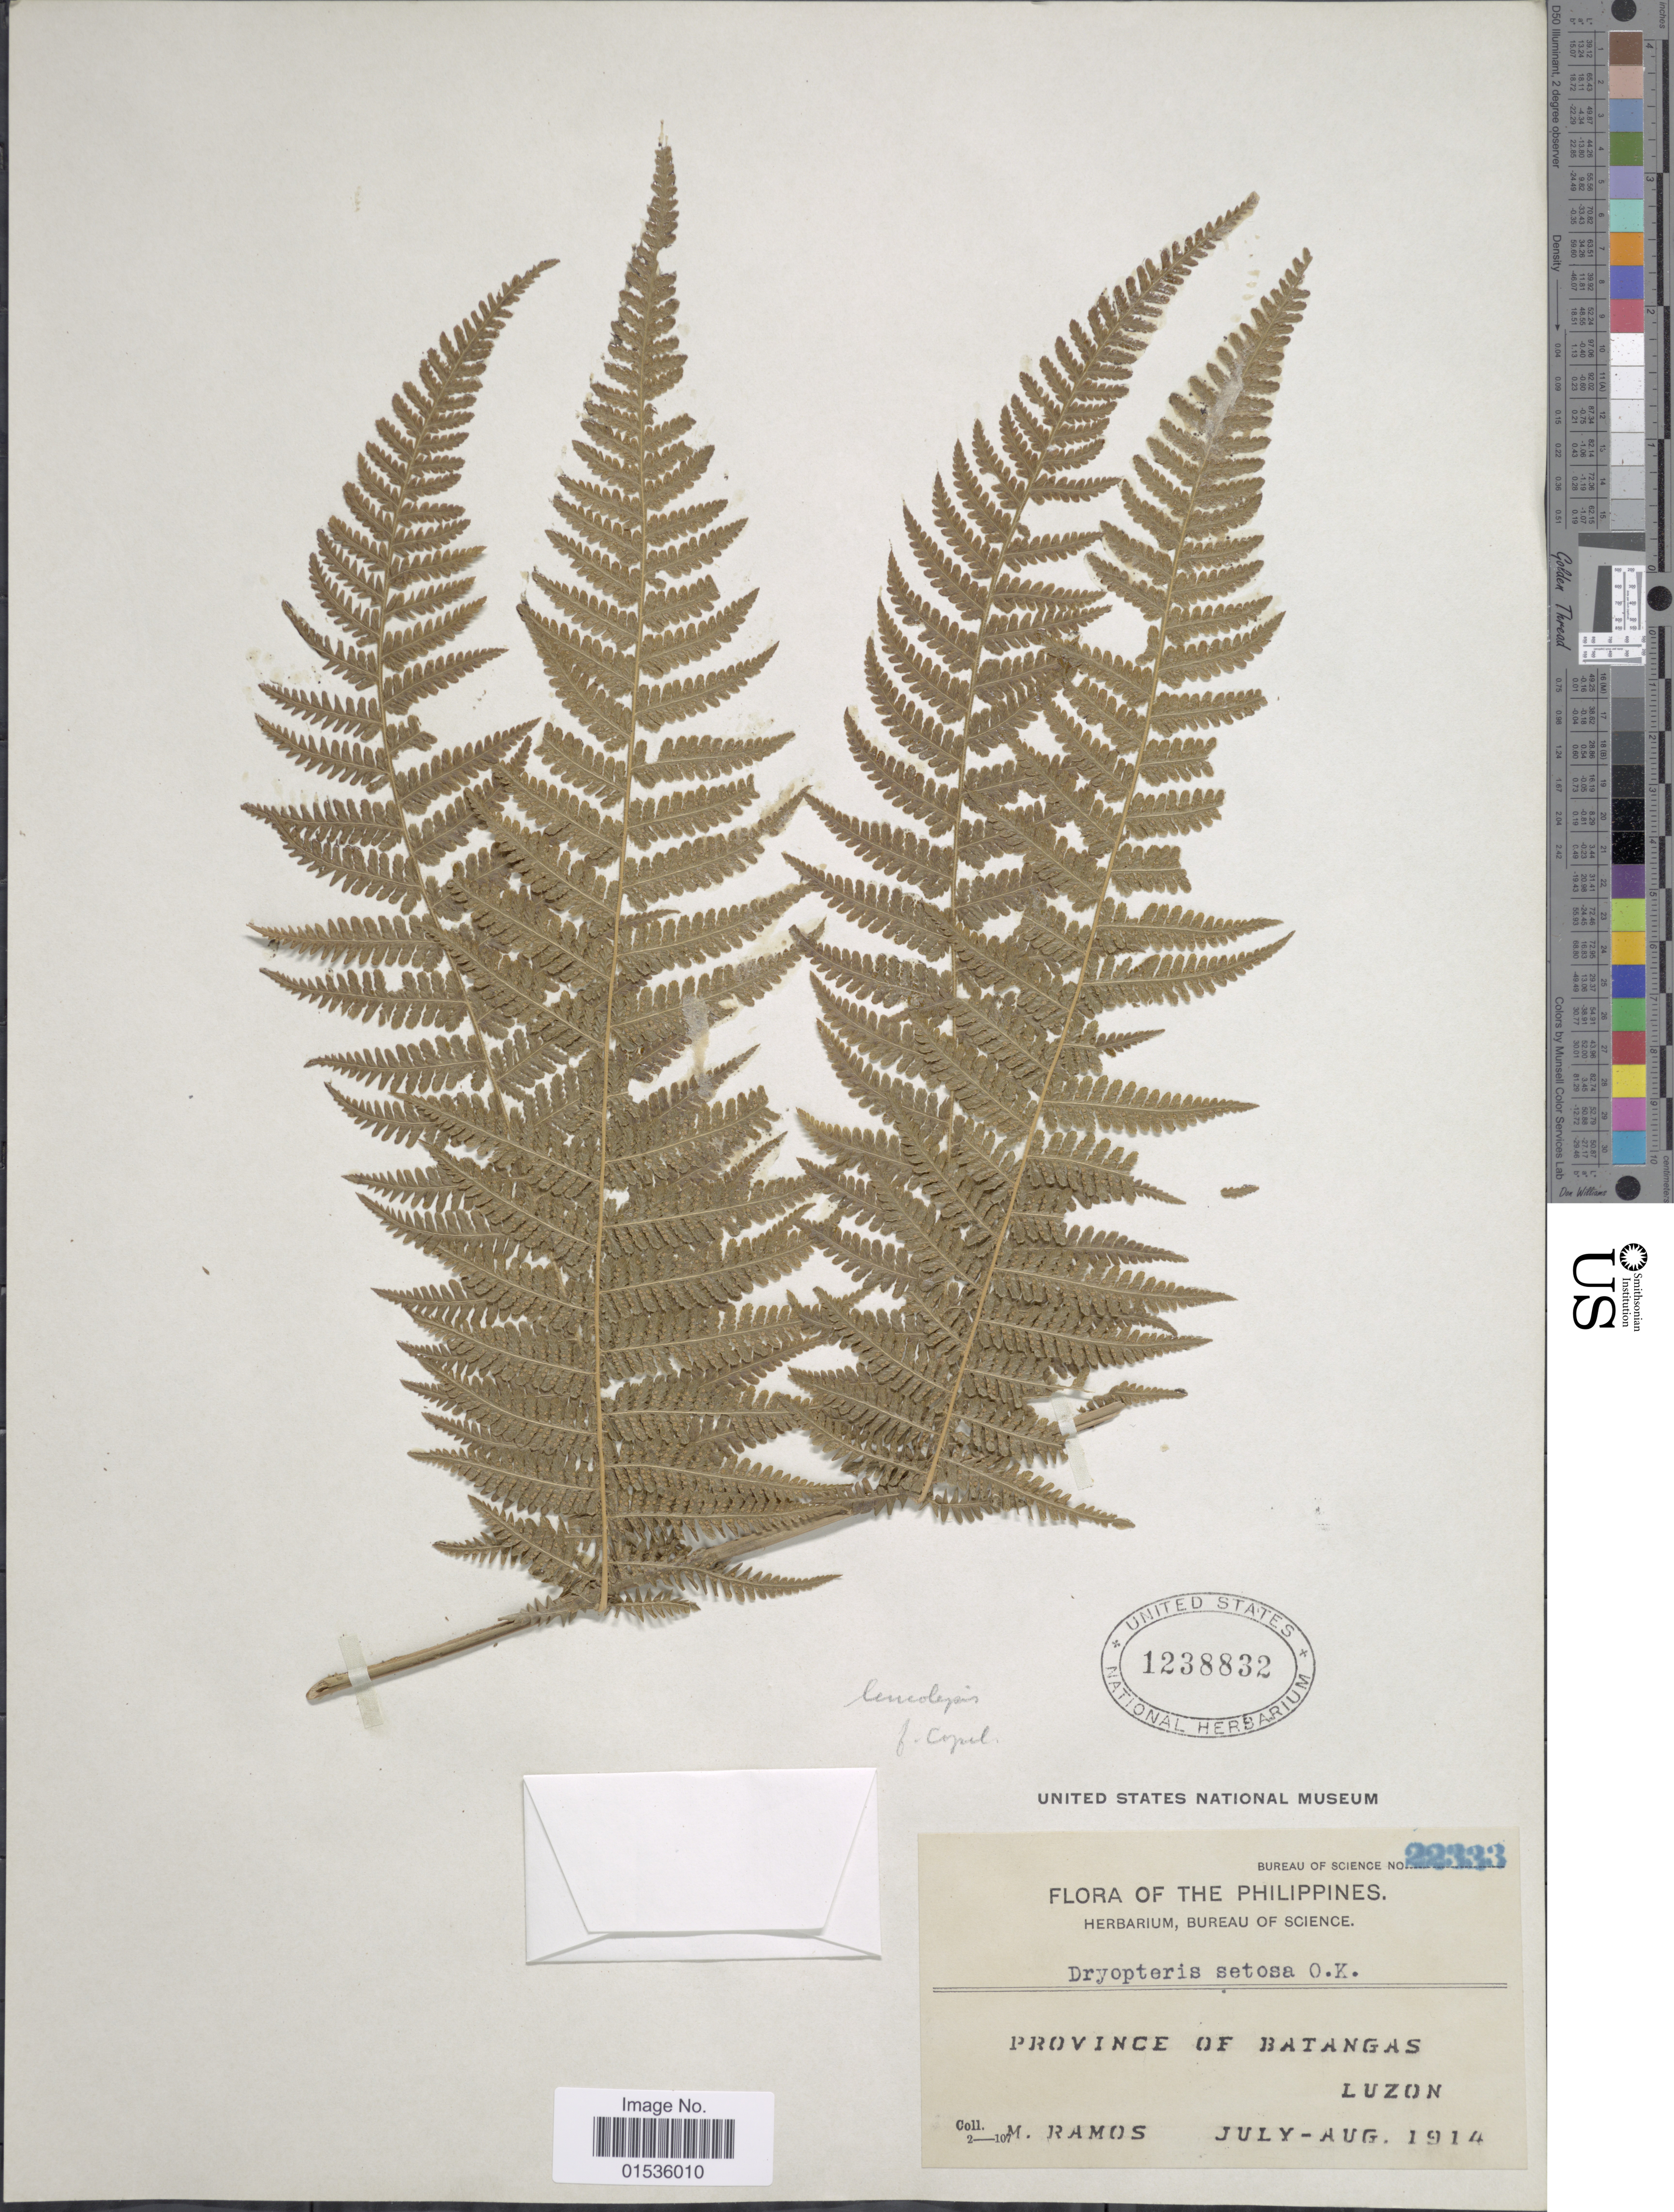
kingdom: Plantae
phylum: Tracheophyta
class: Polypodiopsida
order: Polypodiales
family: Thelypteridaceae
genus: Macrothelypteris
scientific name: Macrothelypteris polypodioides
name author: (Hook.) Holttum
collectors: M. Ramos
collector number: Bureau of Science 22333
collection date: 1914-07/1914-08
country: Philippines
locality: Philippines, Province of Batangas, Luzon.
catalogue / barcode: US 1238832